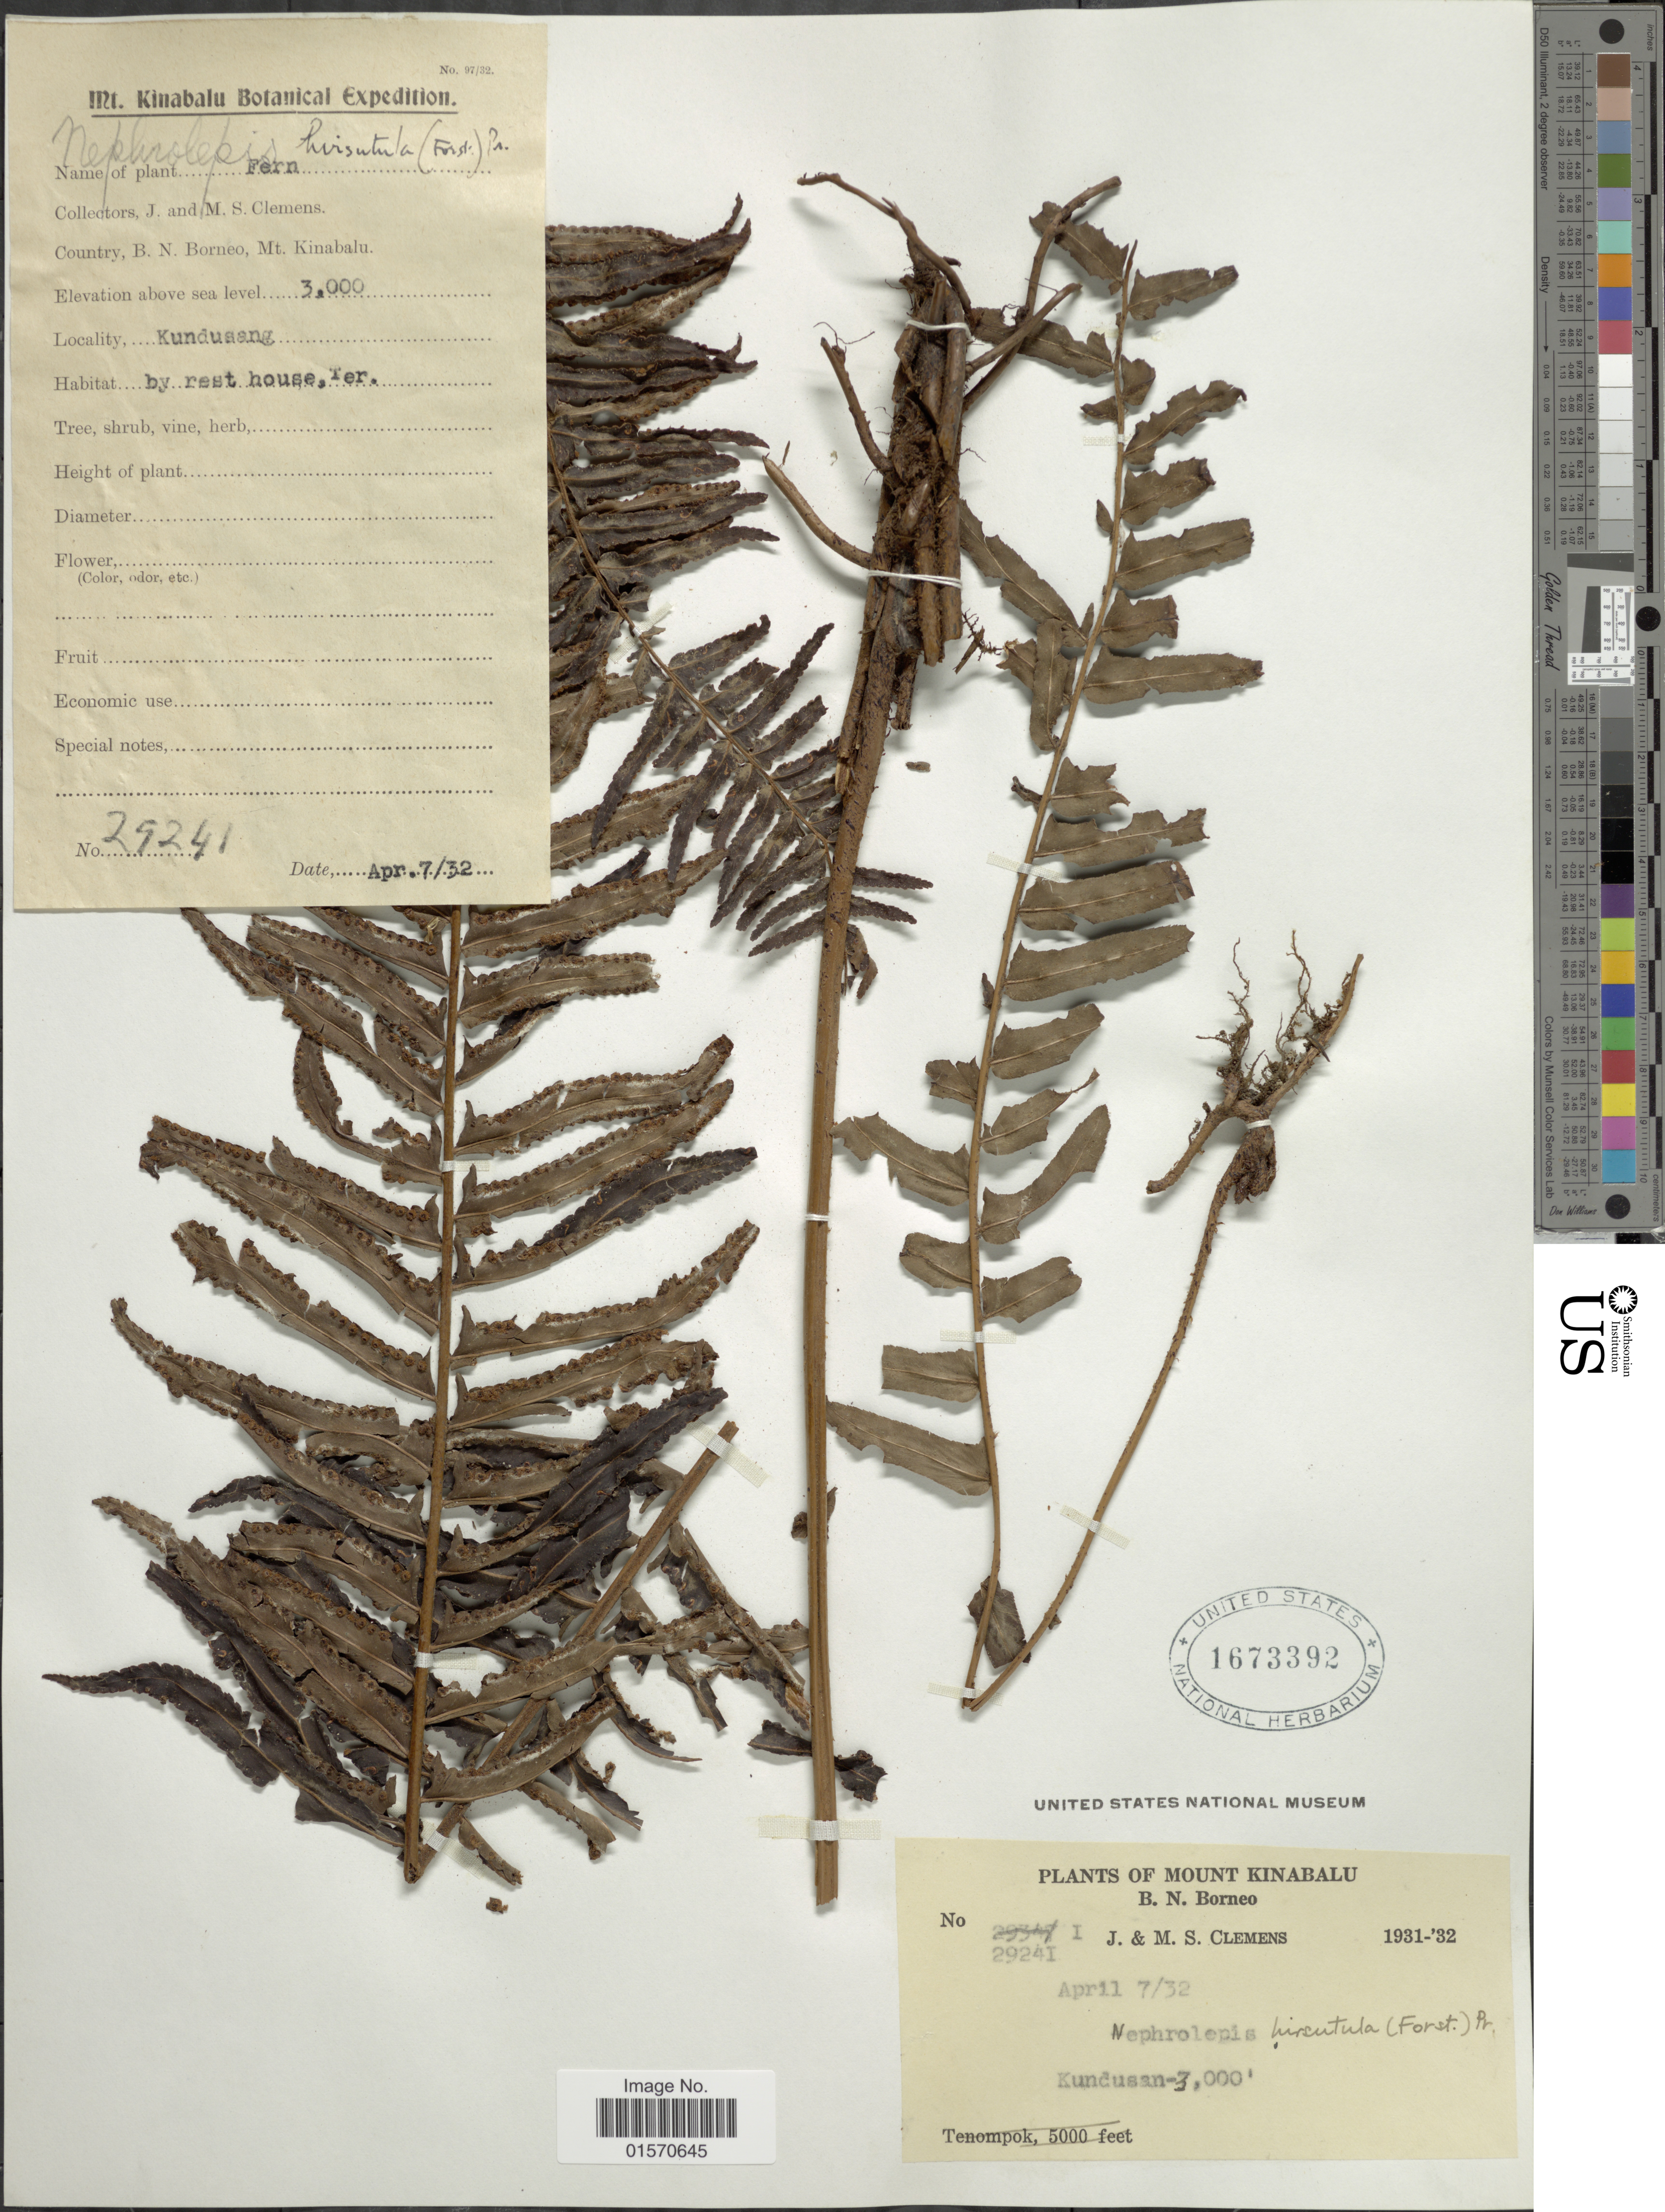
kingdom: Plantae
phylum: Tracheophyta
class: Polypodiopsida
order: Polypodiales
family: Nephrolepidaceae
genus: Nephrolepis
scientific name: Nephrolepis multiflora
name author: (Roxb.) F.M. Jarrett ex C.V. Morton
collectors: J. Clemens & M. S. Clemens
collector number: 29241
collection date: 1932-04-07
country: Malaysia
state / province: Sabah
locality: B. N. Borneo, Mt. Kinabalu. Kundusang. by rest house, Ter.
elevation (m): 914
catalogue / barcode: US 1673392